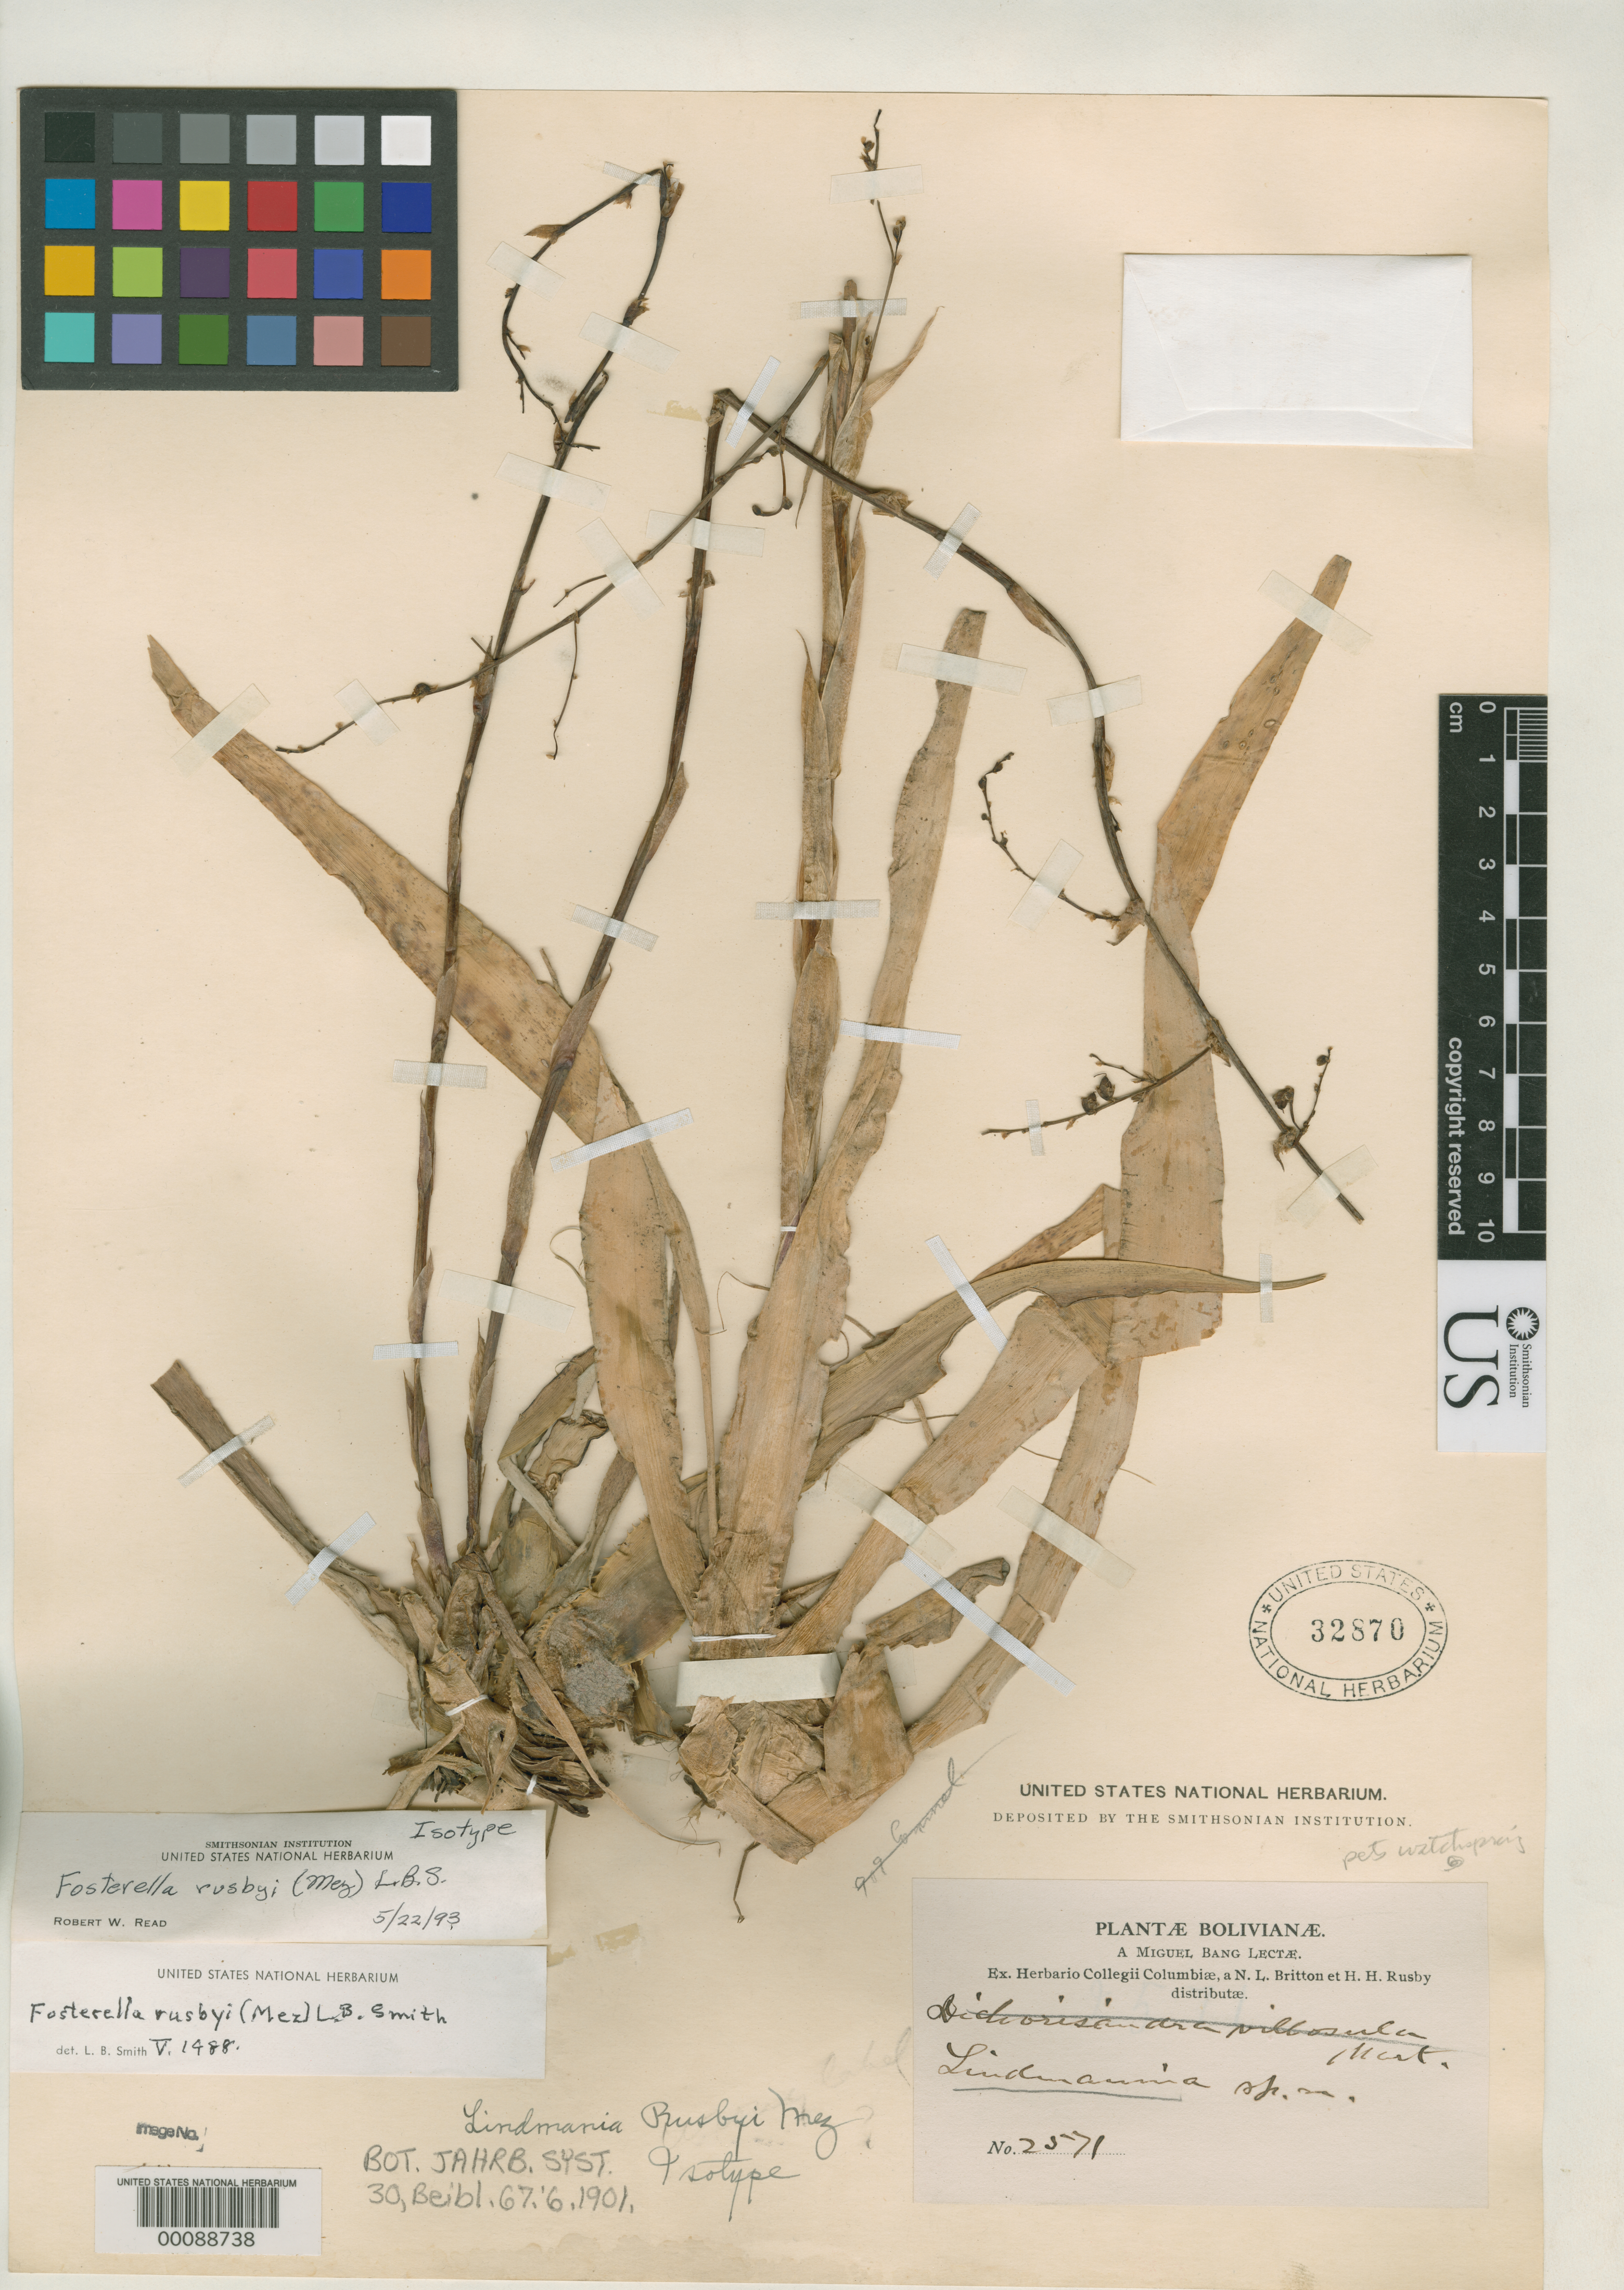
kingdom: Plantae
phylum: Tracheophyta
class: Liliopsida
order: Poales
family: Bromeliaceae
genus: Lindmania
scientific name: Lindmania rusbyi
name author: Mez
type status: Isotype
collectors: M. Bang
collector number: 2571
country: Bolivia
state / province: La Paz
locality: Yungas.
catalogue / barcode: US 32870